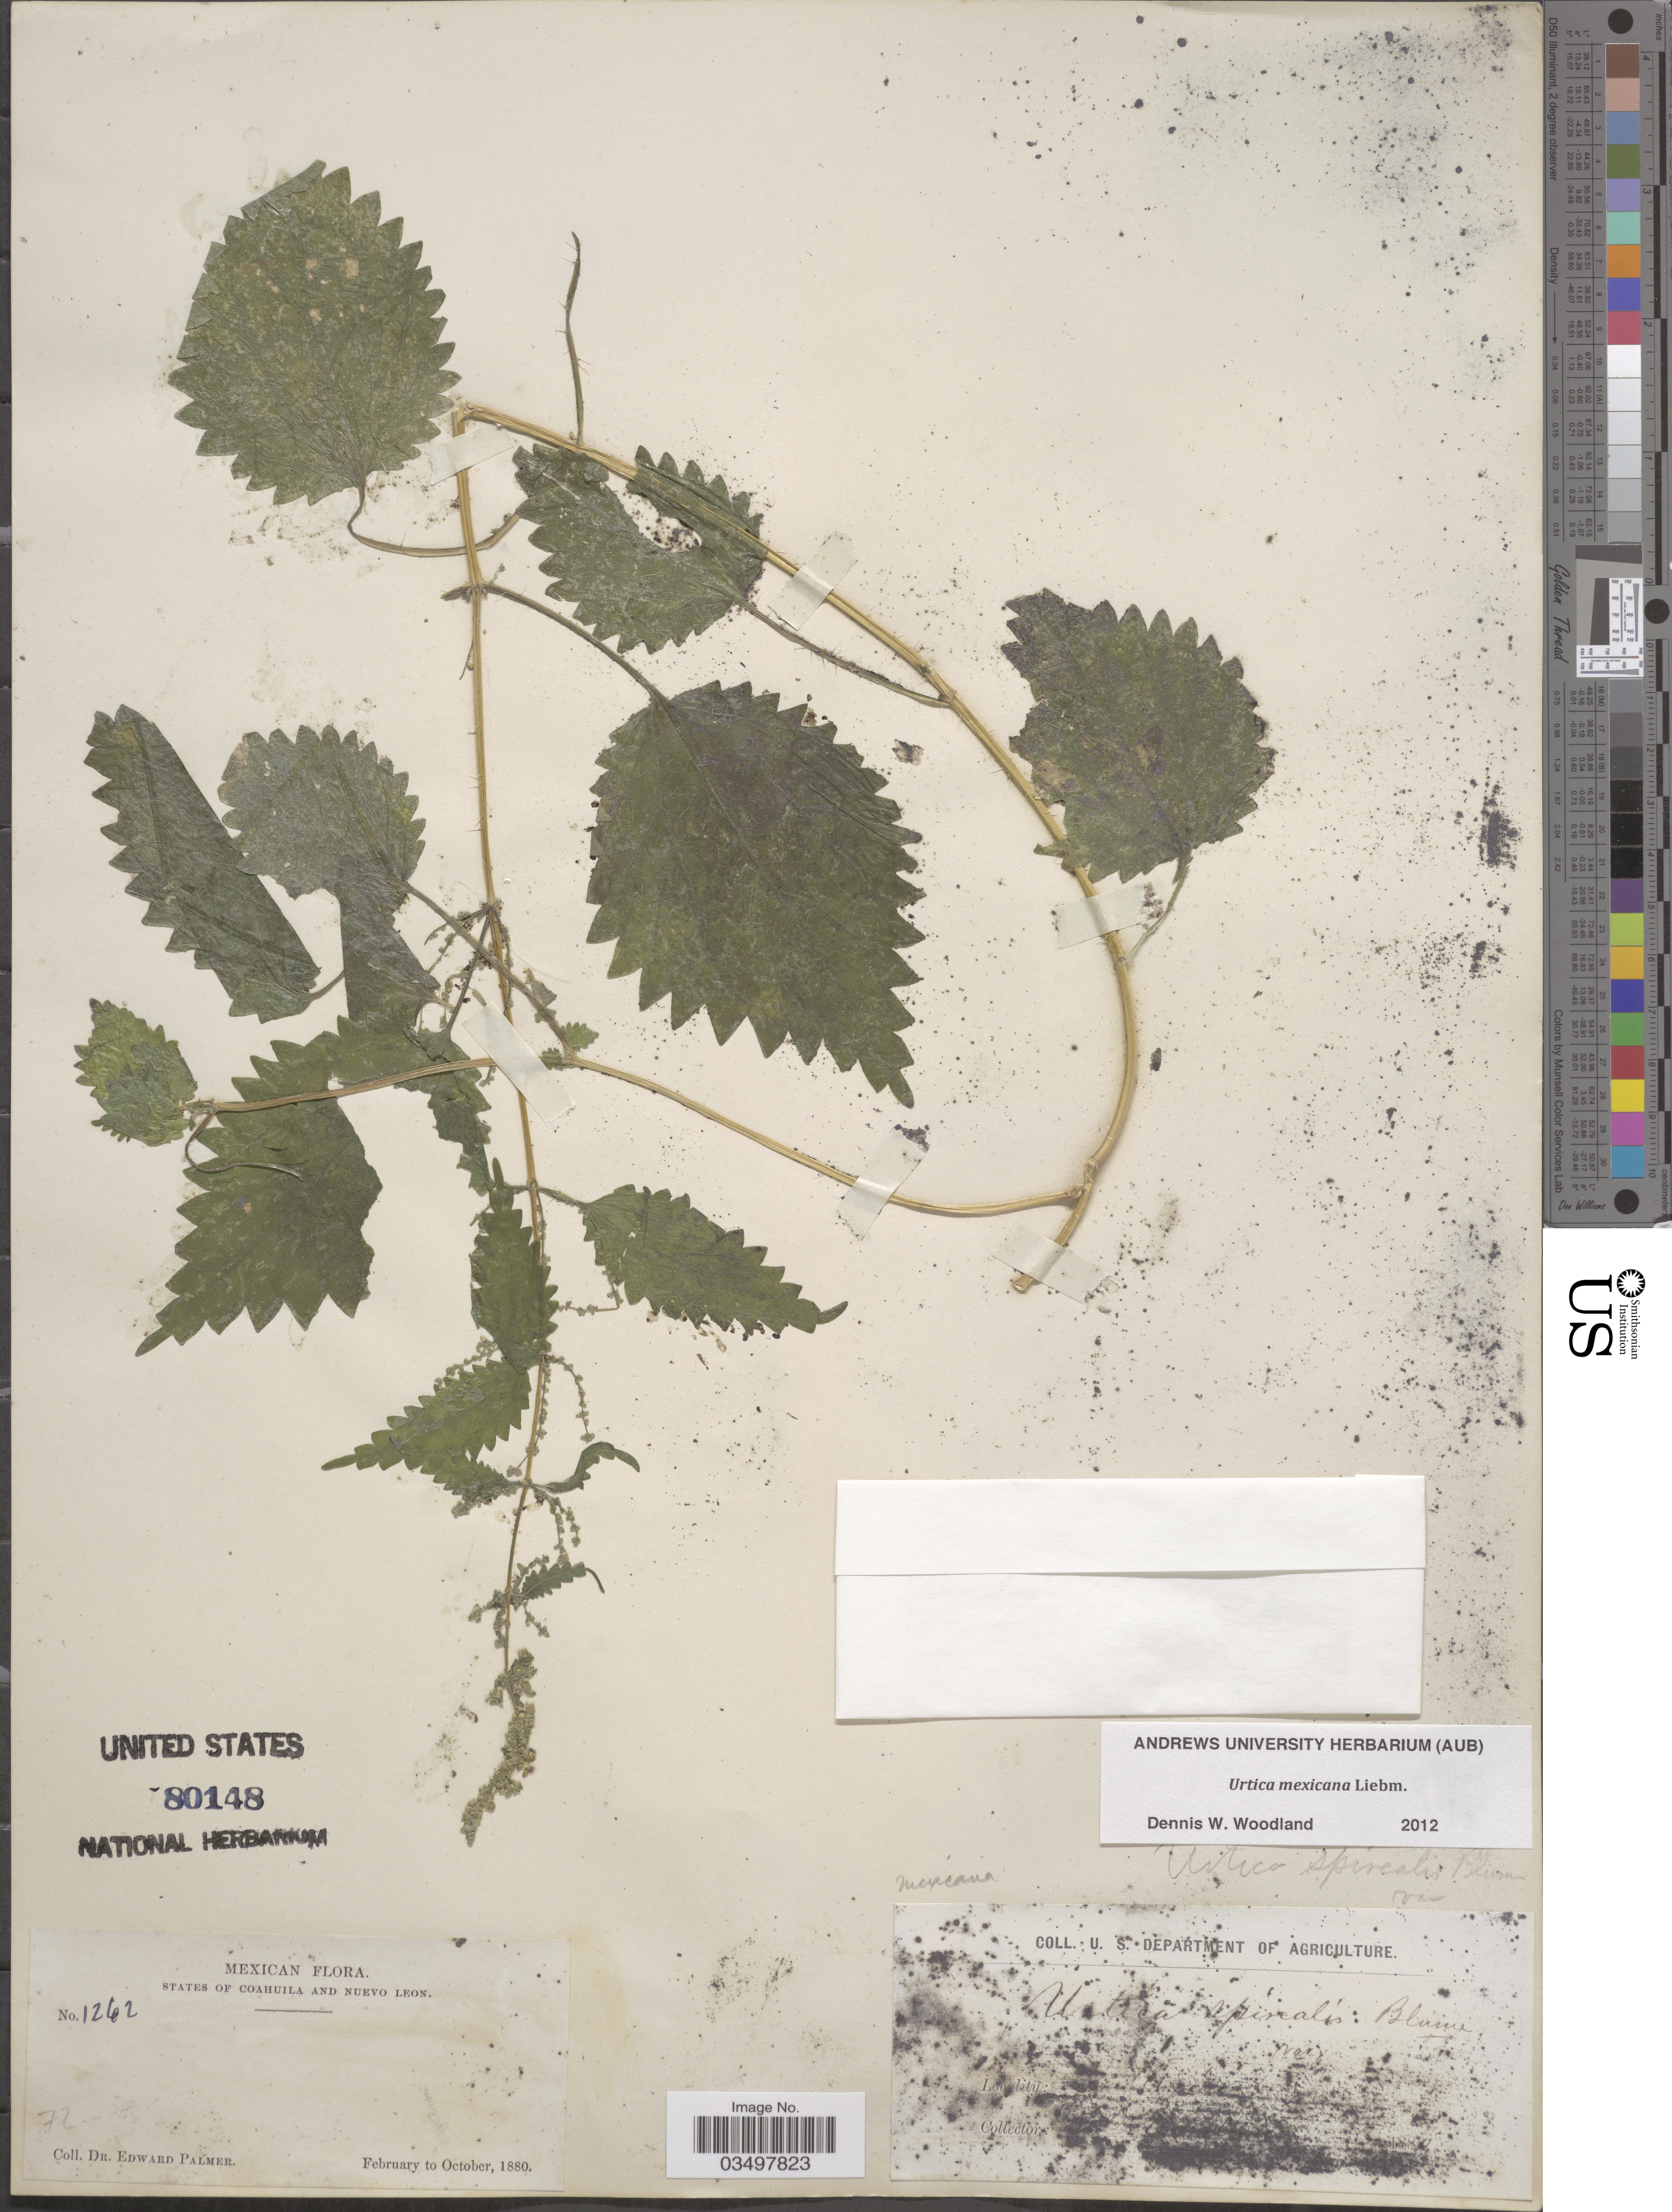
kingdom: Plantae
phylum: Tracheophyta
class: Magnoliopsida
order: Rosales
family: Urticaceae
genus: Urtica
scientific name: Urtica mexicana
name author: Liebm.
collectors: E. Palmer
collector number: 1262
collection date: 1880-02/1880-10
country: Mexico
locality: States of Coahuila and Nuevo Leon.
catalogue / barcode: US 80148